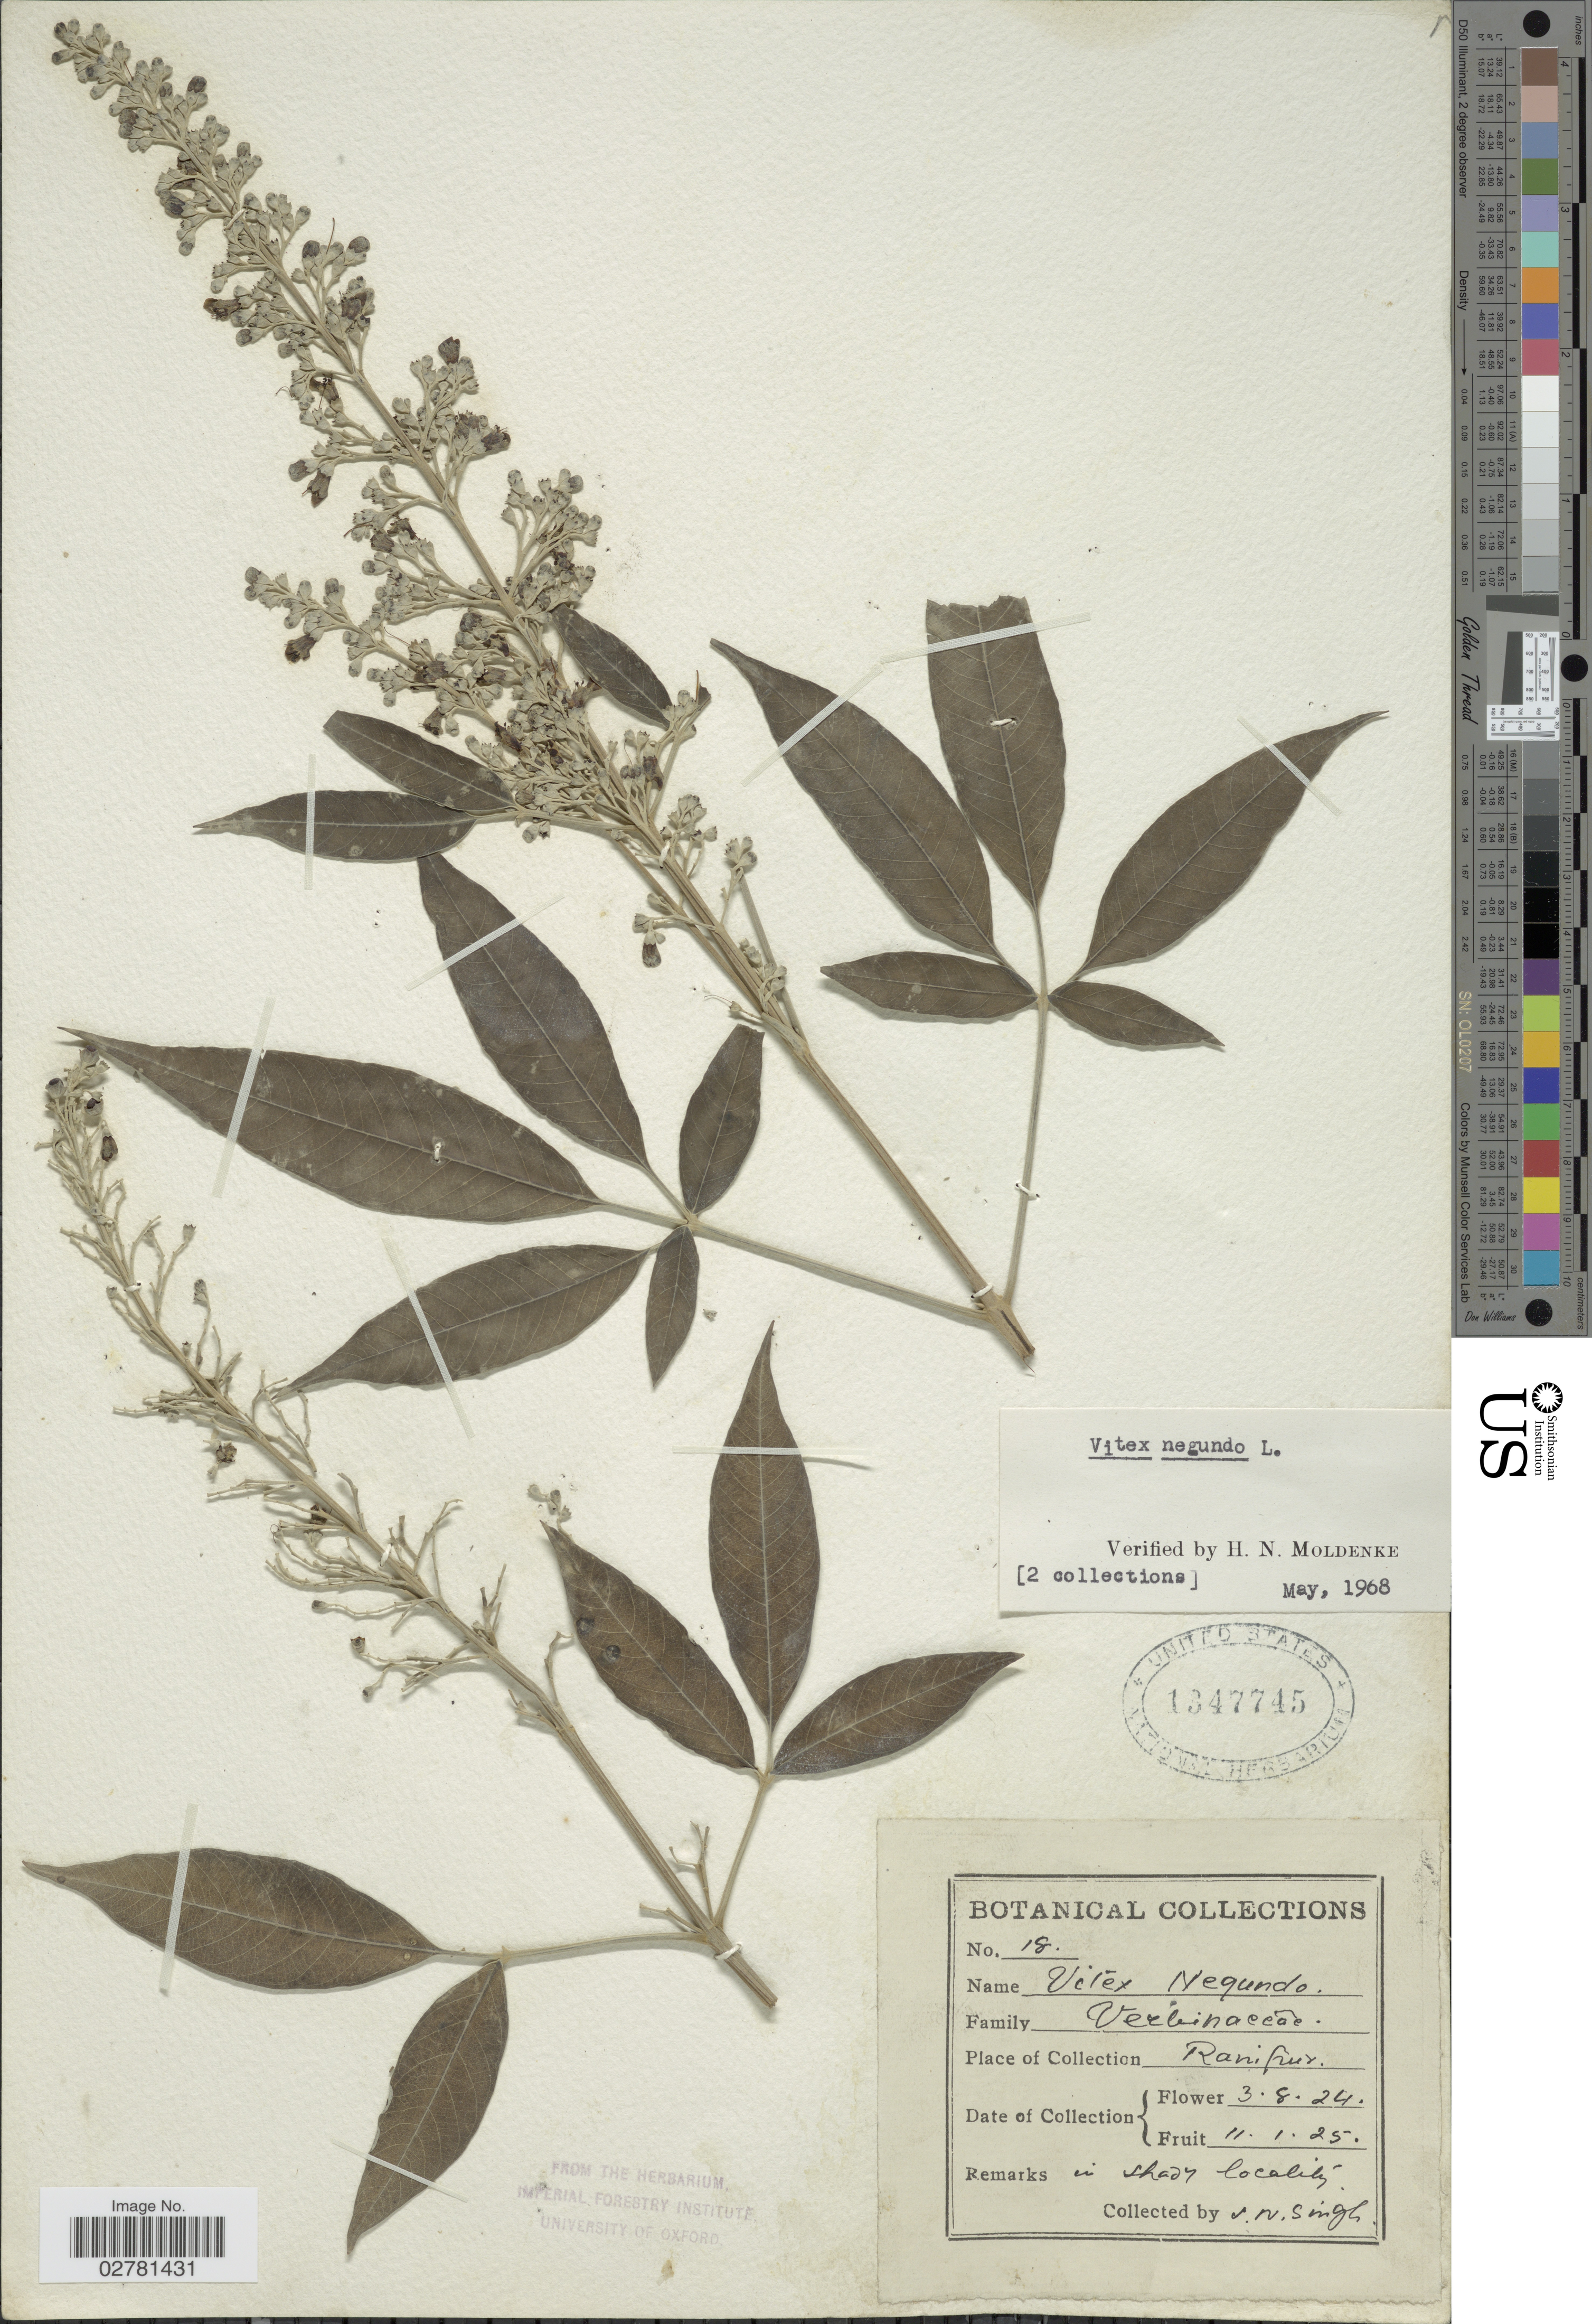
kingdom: Plantae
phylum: Tracheophyta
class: Magnoliopsida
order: Lamiales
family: Lamiaceae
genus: Vitex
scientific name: Vitex negundo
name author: L.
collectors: S. Singh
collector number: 18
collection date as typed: Transcribed d/m/y: 3/8/24 to 11/1/25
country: India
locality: Ranipur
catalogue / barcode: US 1347745